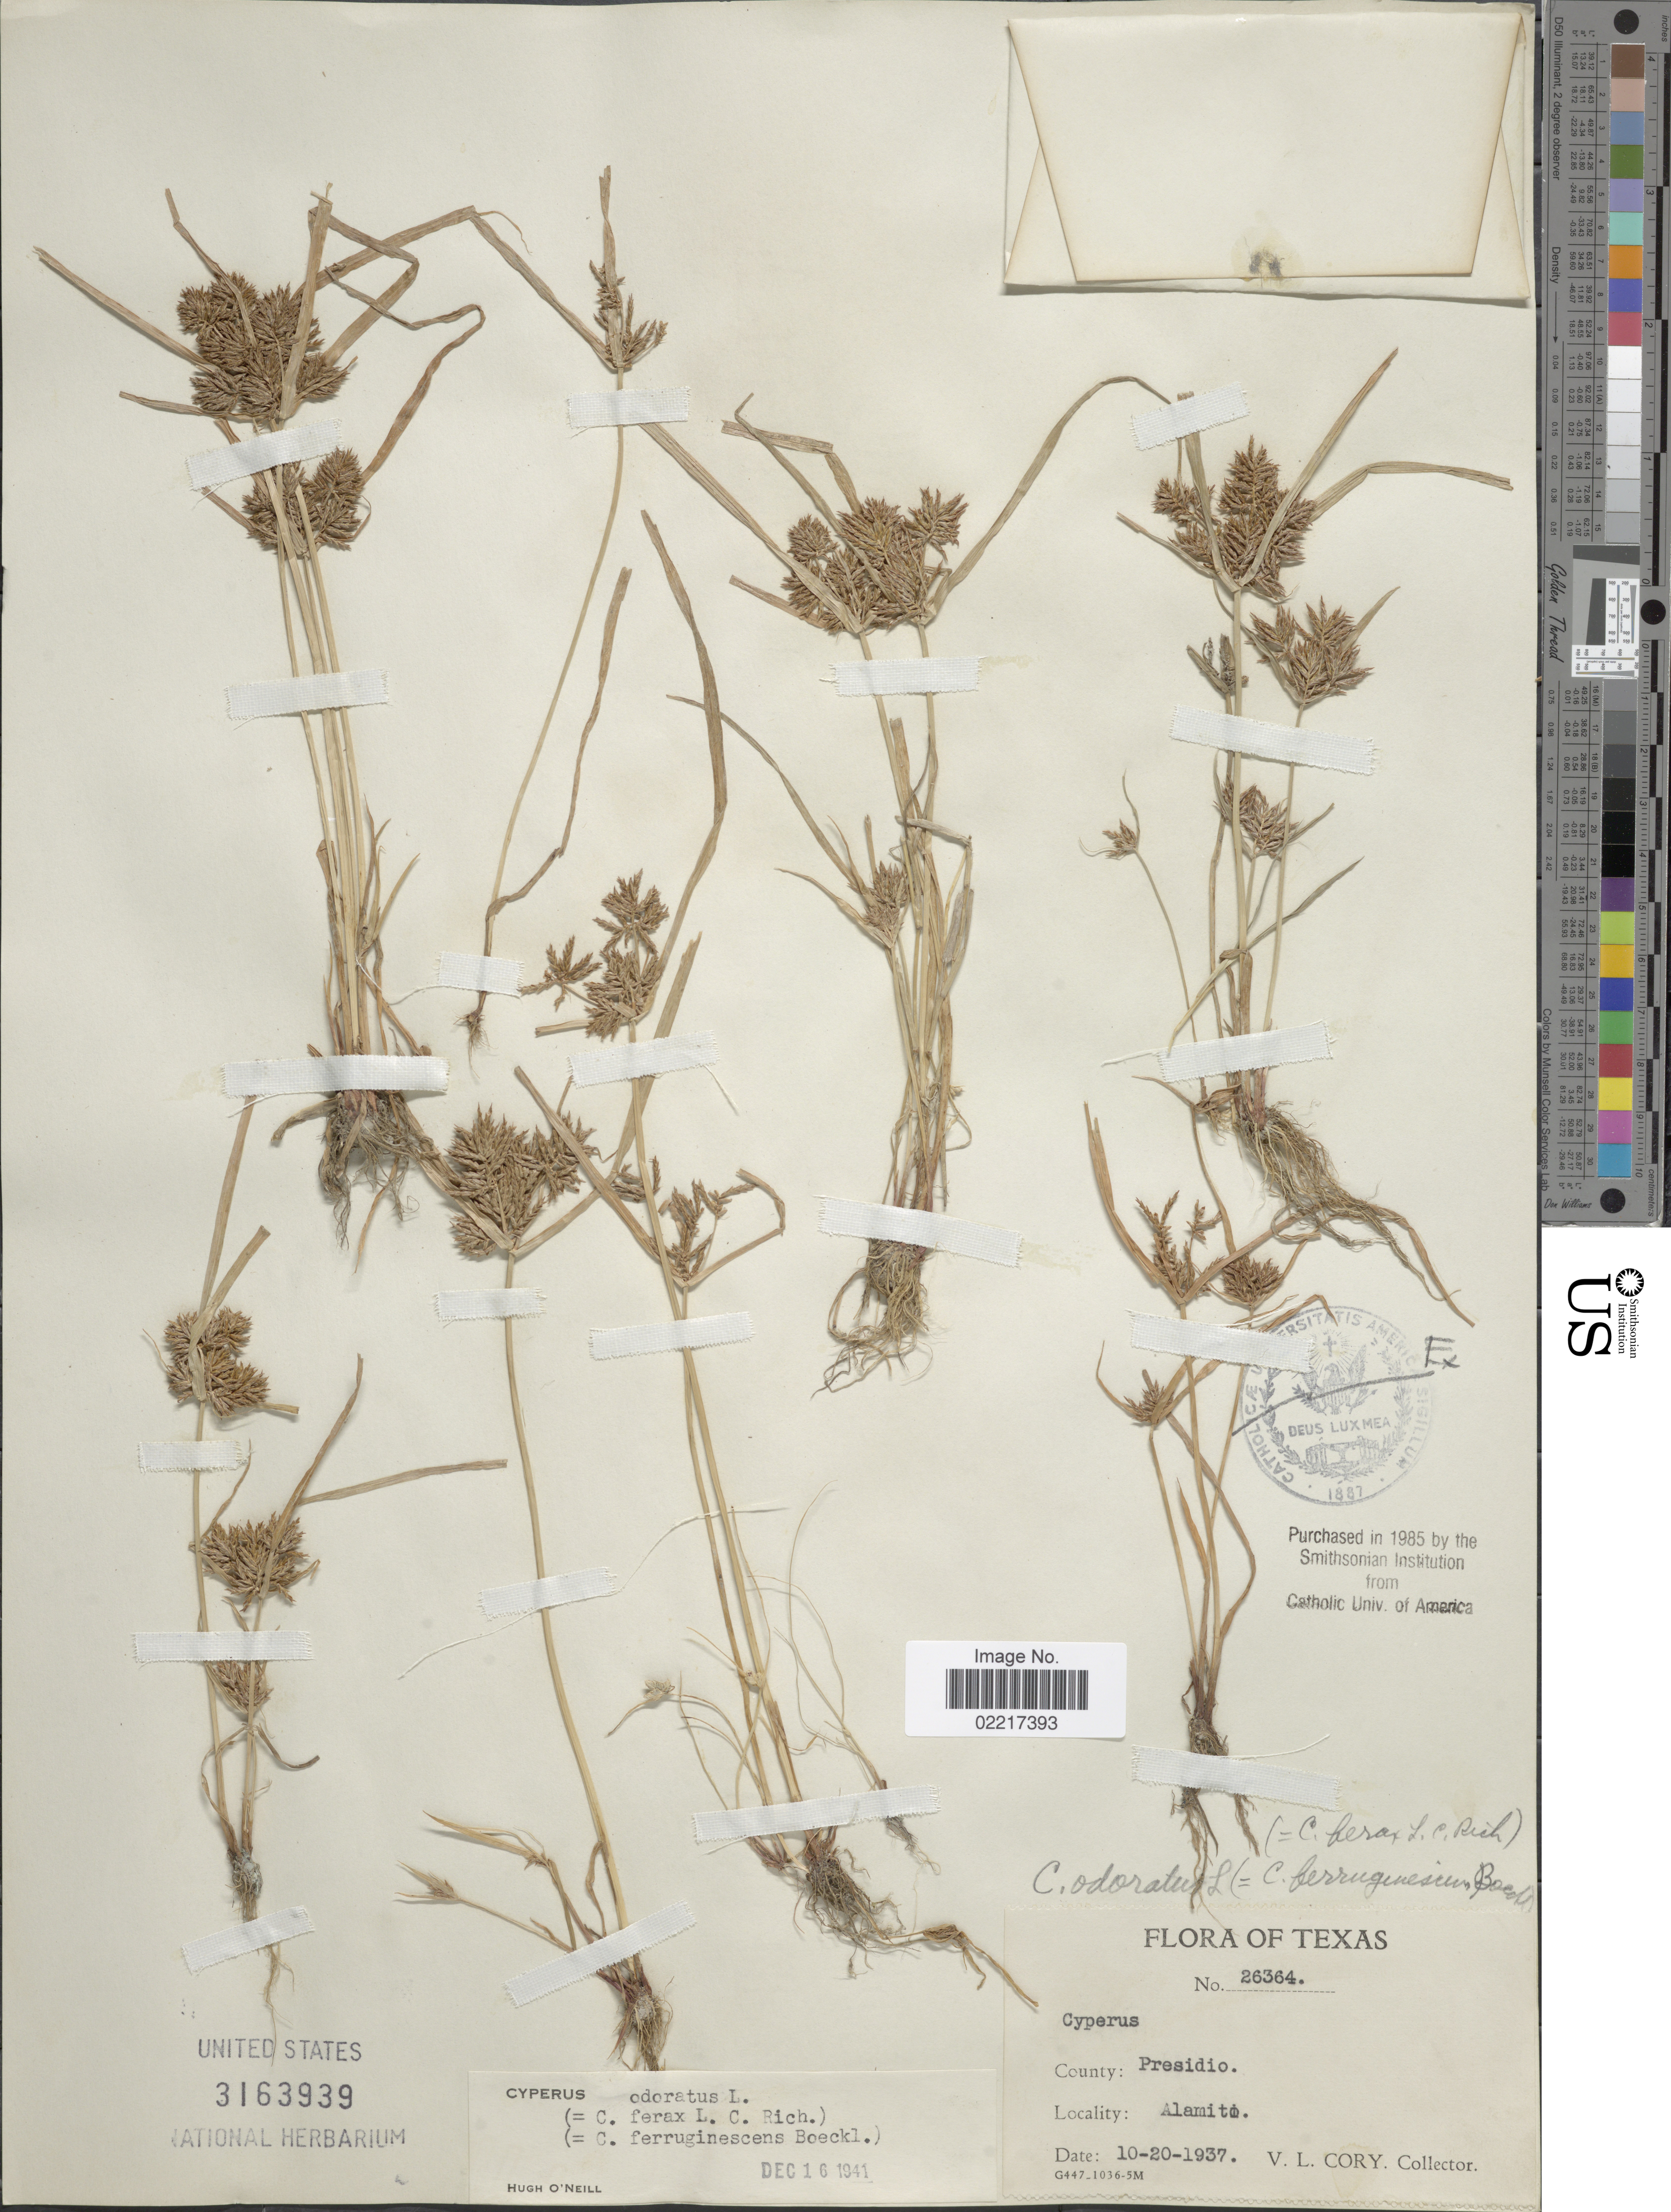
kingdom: Plantae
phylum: Tracheophyta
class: Liliopsida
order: Poales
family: Cyperaceae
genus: Cyperus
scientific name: Cyperus odoratus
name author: L.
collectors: V. Cory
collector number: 26364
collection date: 1937-10-20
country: United States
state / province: Texas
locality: County: Presidio, Alamito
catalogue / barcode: US 3163939